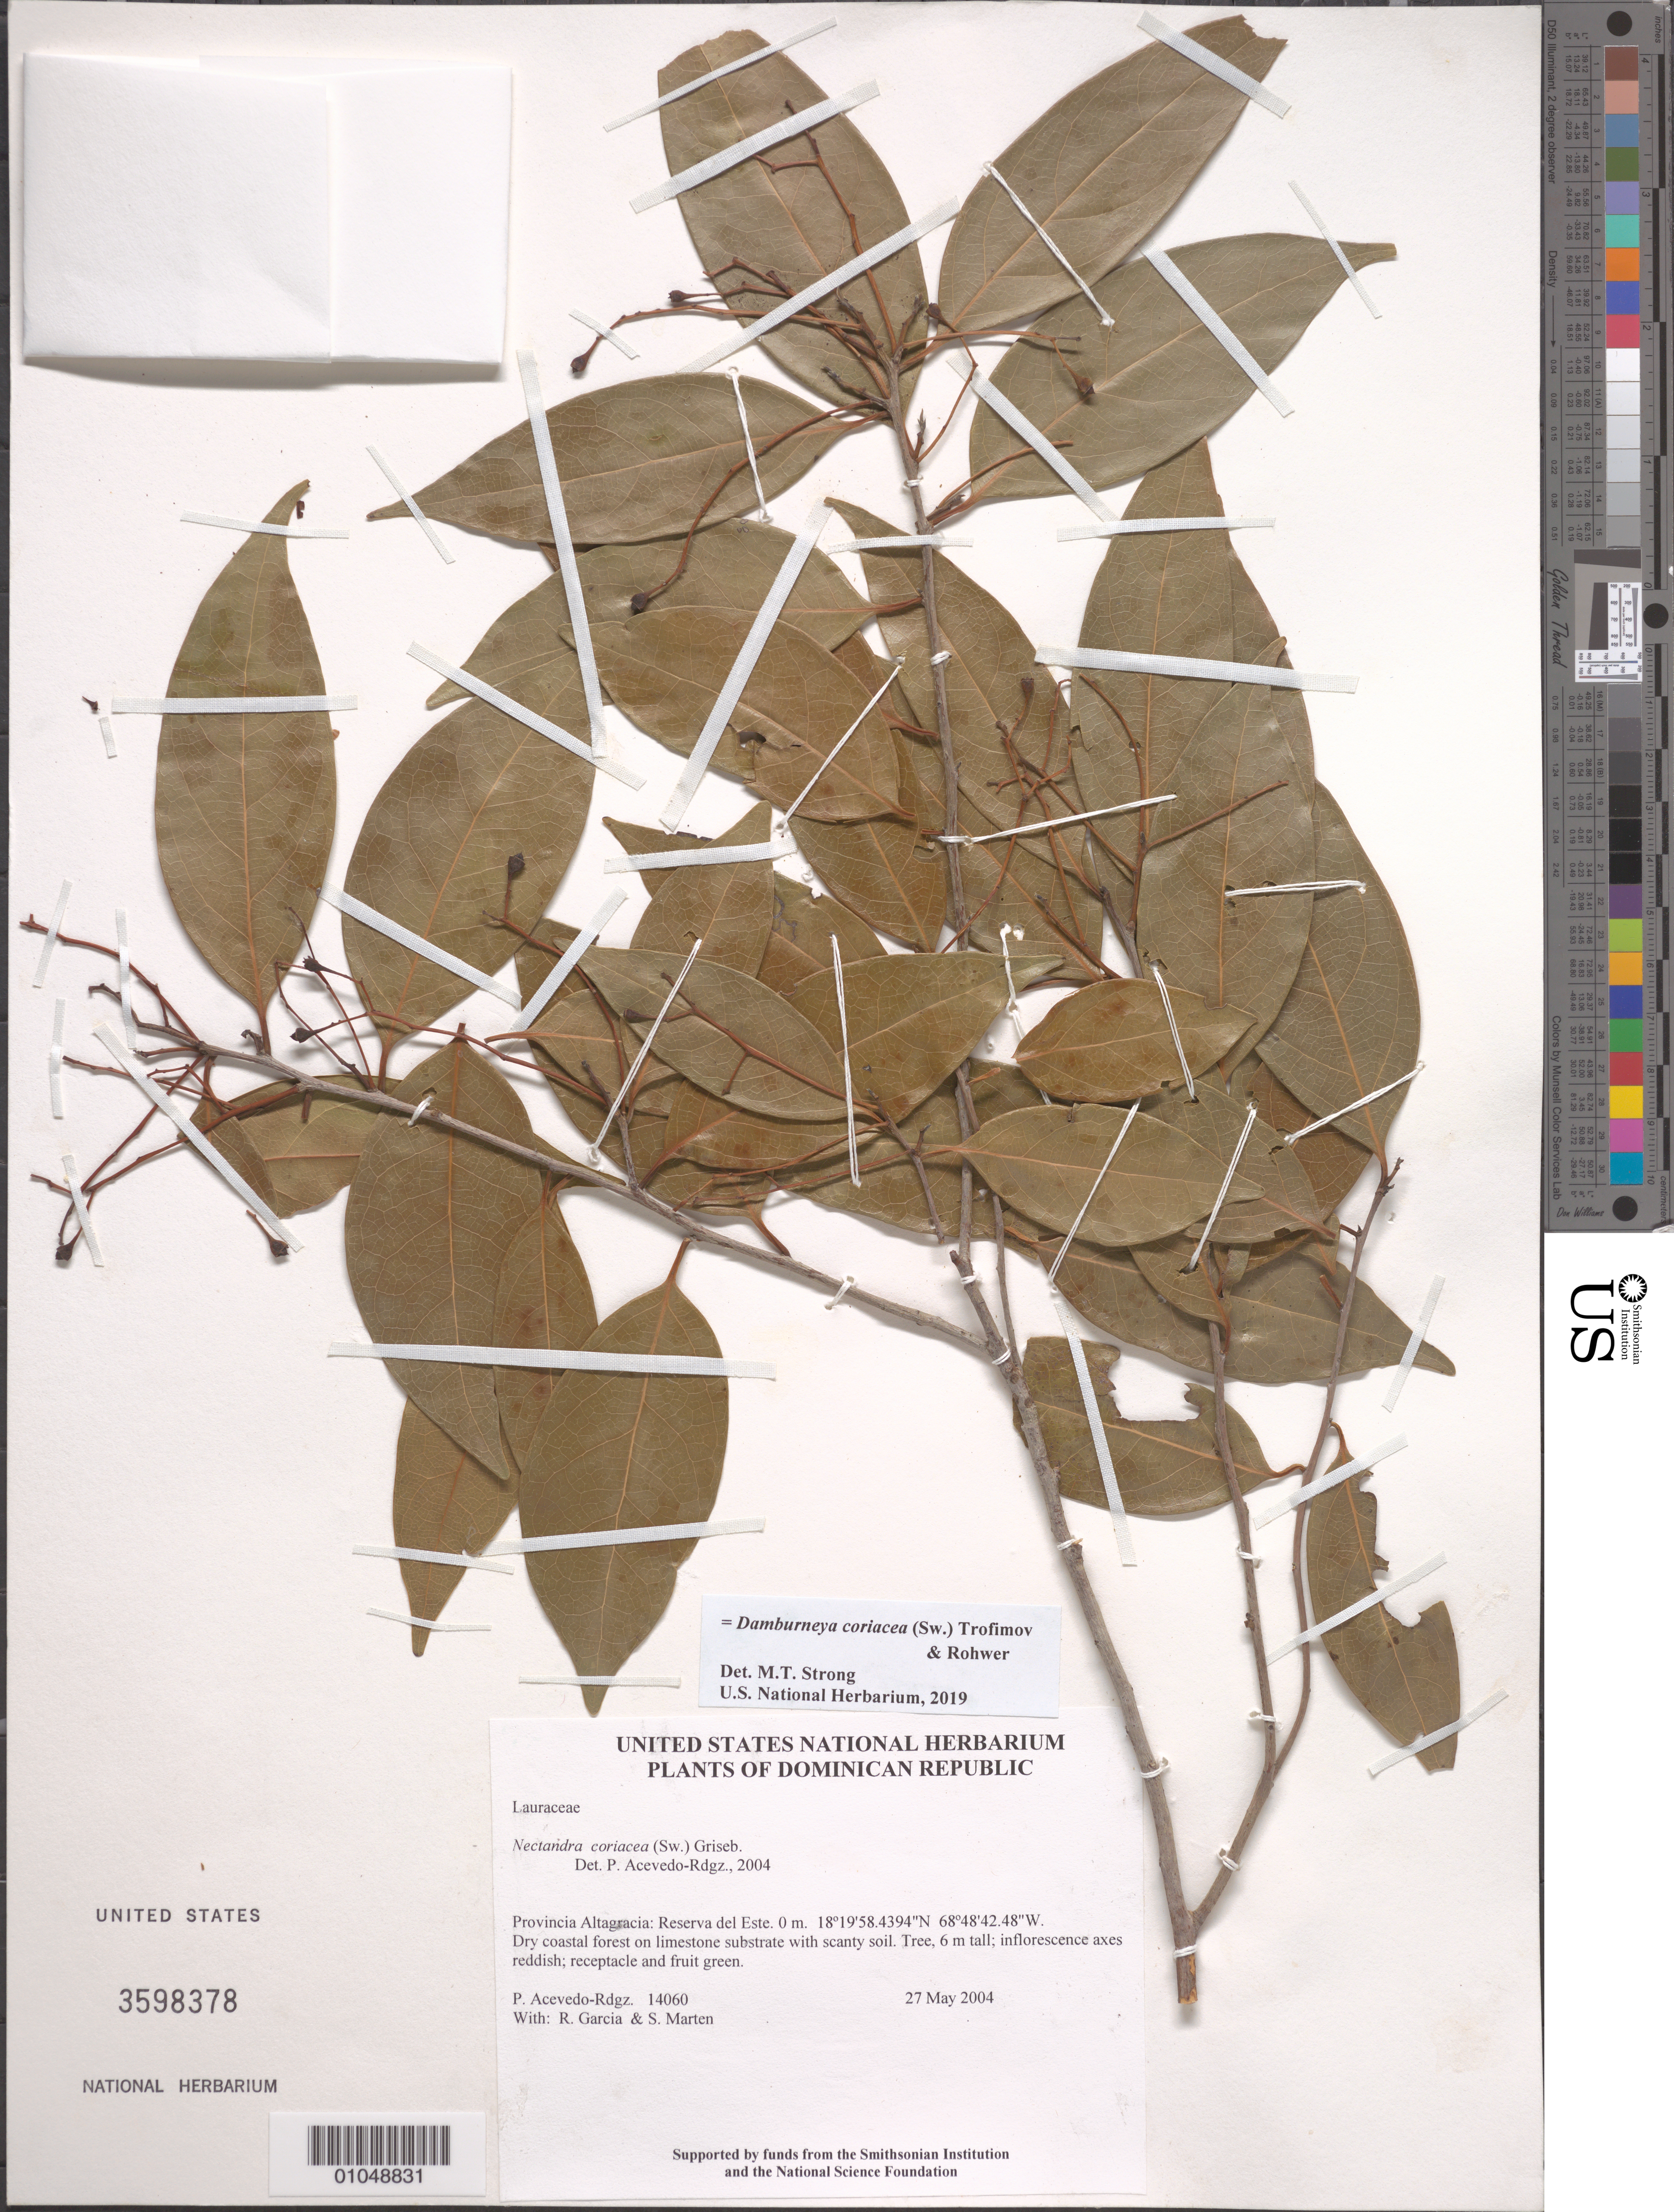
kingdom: Plantae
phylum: Tracheophyta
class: Magnoliopsida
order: Laurales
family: Lauraceae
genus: Damburneya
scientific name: Damburneya coriacea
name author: (Sw.) Trofimov & Rohwer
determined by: Strong, M. T., (US), Smithsonian Institution - National Museum of Natural History (UNITED STATES)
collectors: P. Acevedo-Rodr., R. G. García & S. Marten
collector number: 14060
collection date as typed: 27 May 2004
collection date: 2004-05-27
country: Dominican Republic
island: Hispaniola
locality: Provincia Altagracia: Reserva del Este.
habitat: Dry coastal forest on limestone substrate with scanty soil.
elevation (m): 0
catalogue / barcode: US 3598378